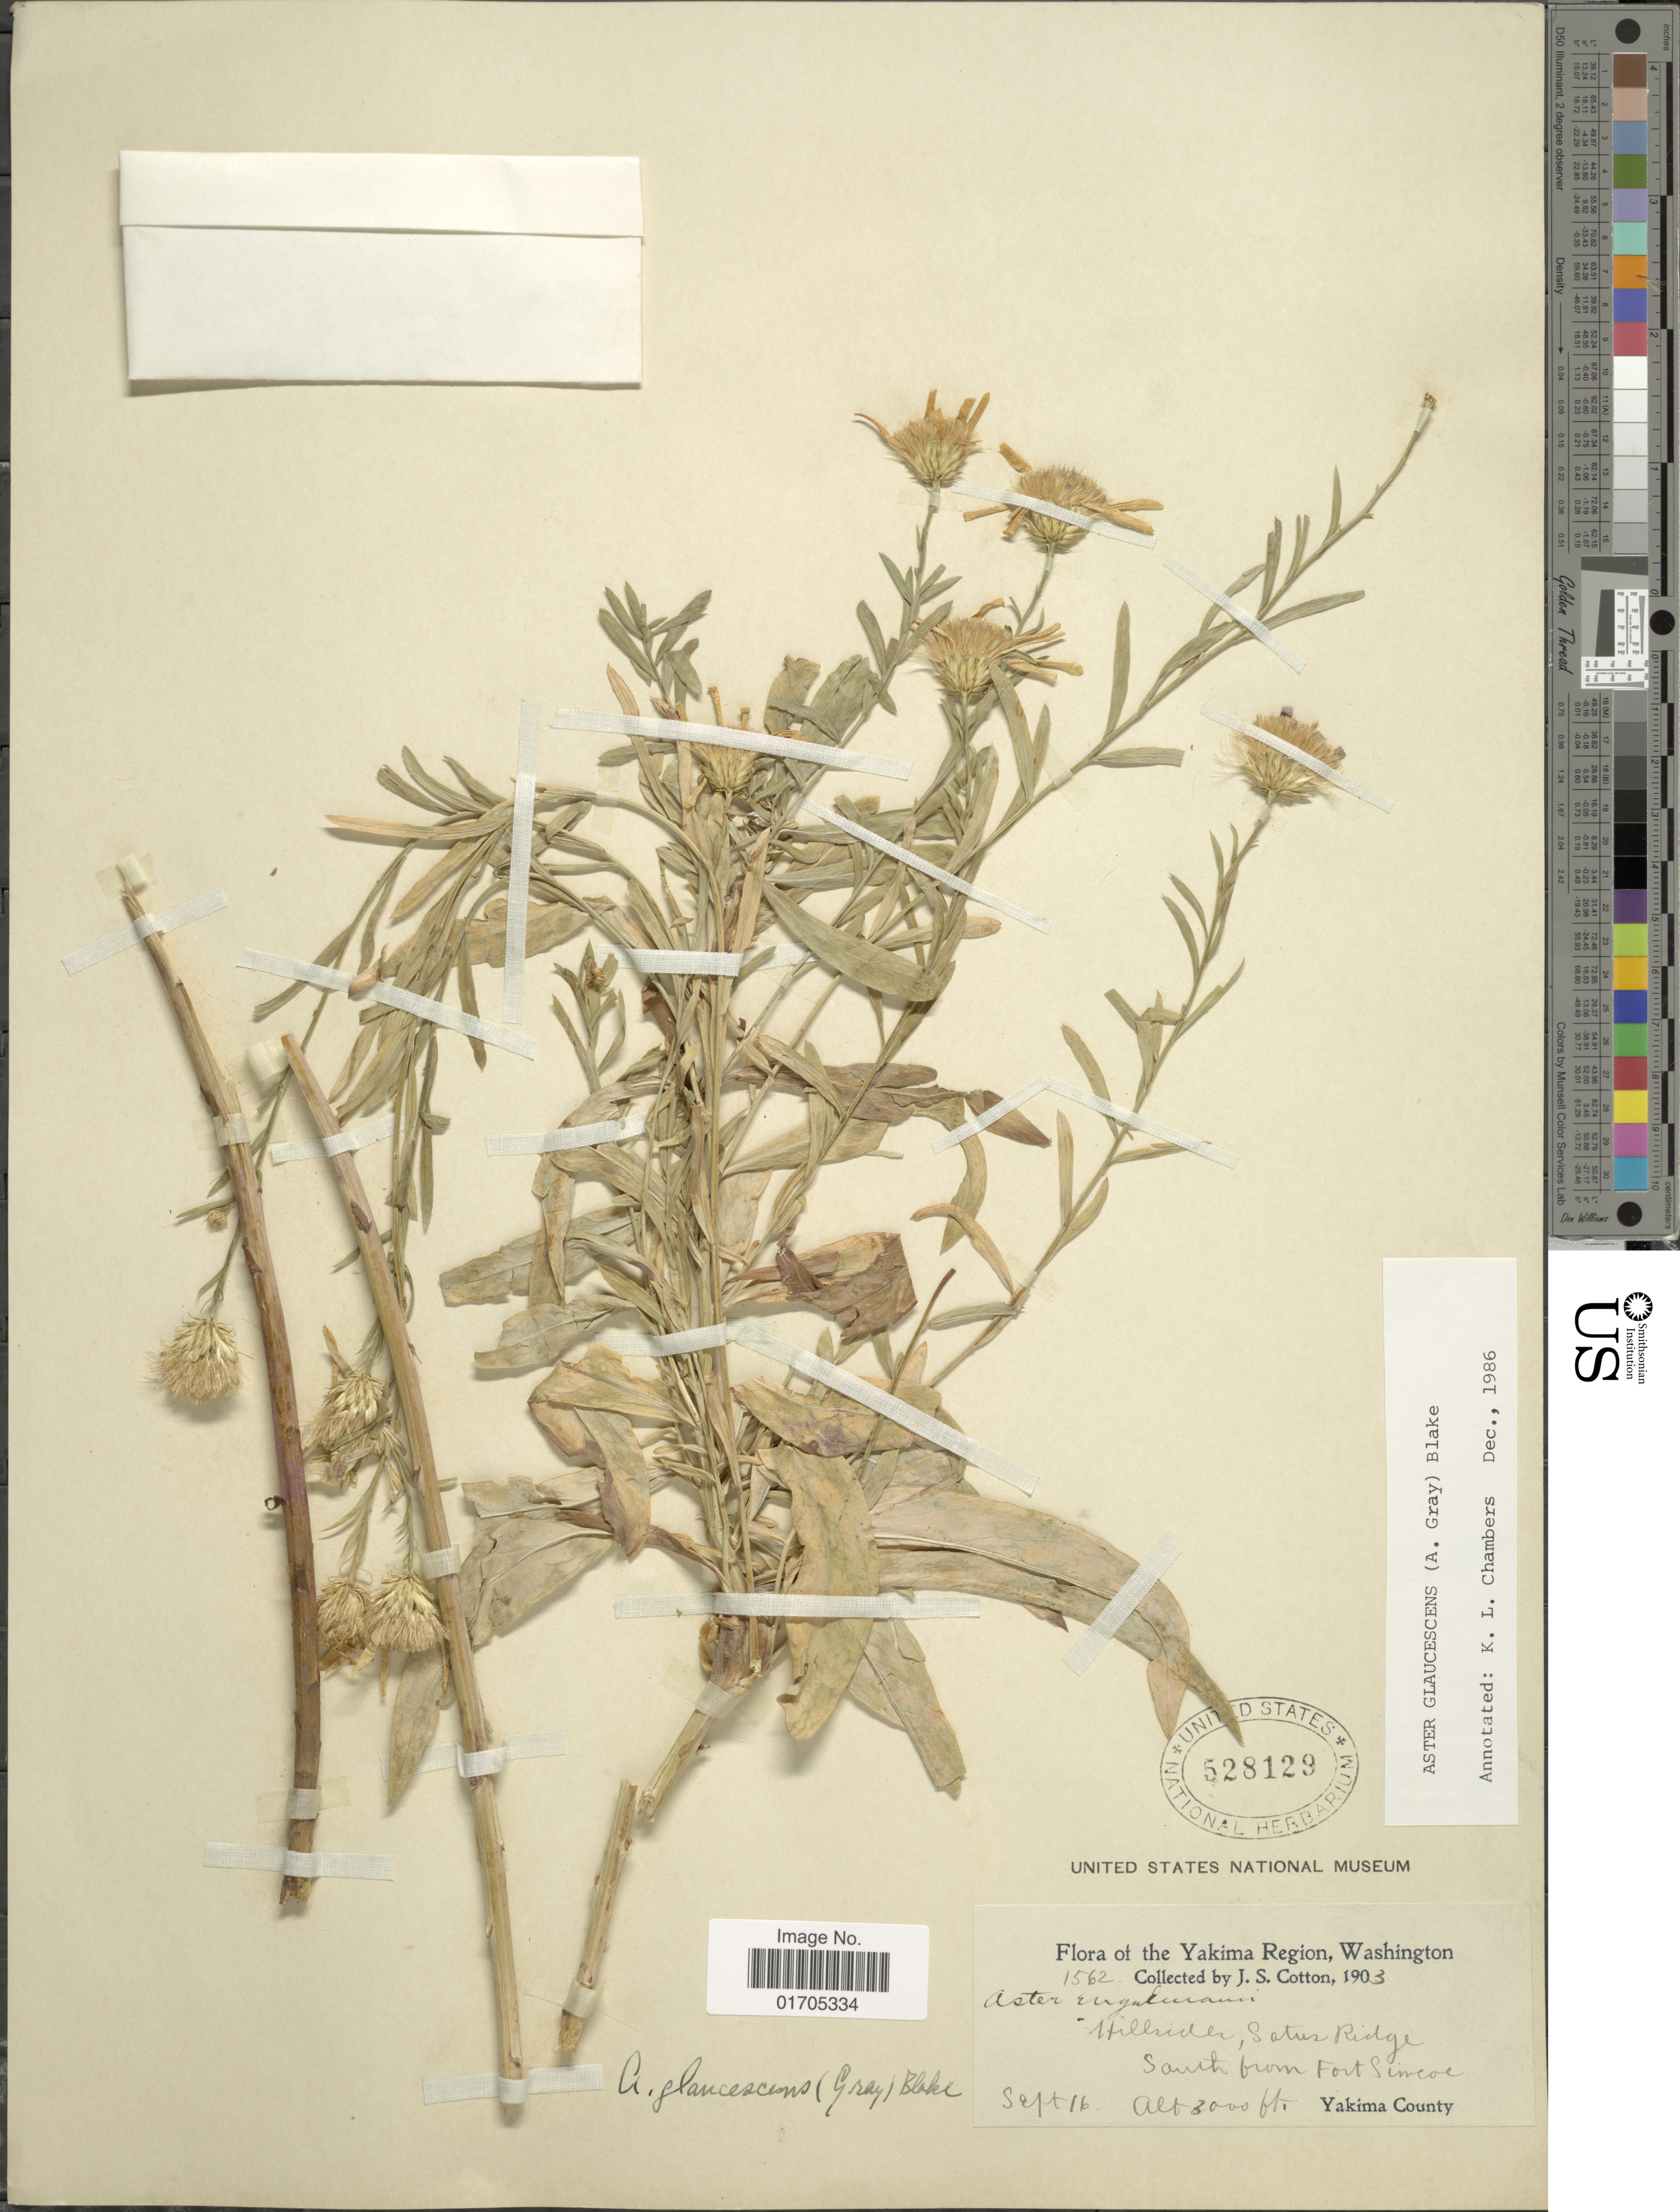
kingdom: Plantae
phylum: Tracheophyta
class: Magnoliopsida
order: Asterales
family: Asteraceae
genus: Eucephalus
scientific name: Eucephalus glaucescens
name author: (A. Gray) Greene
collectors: J. S. Cotton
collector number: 1562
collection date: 1903-09-16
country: United States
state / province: Washington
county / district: Yakima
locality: The Yakima Region, Hillsides, Satus Ridge, South from Fort Sincoe, Yakima County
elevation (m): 914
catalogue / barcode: US 528129